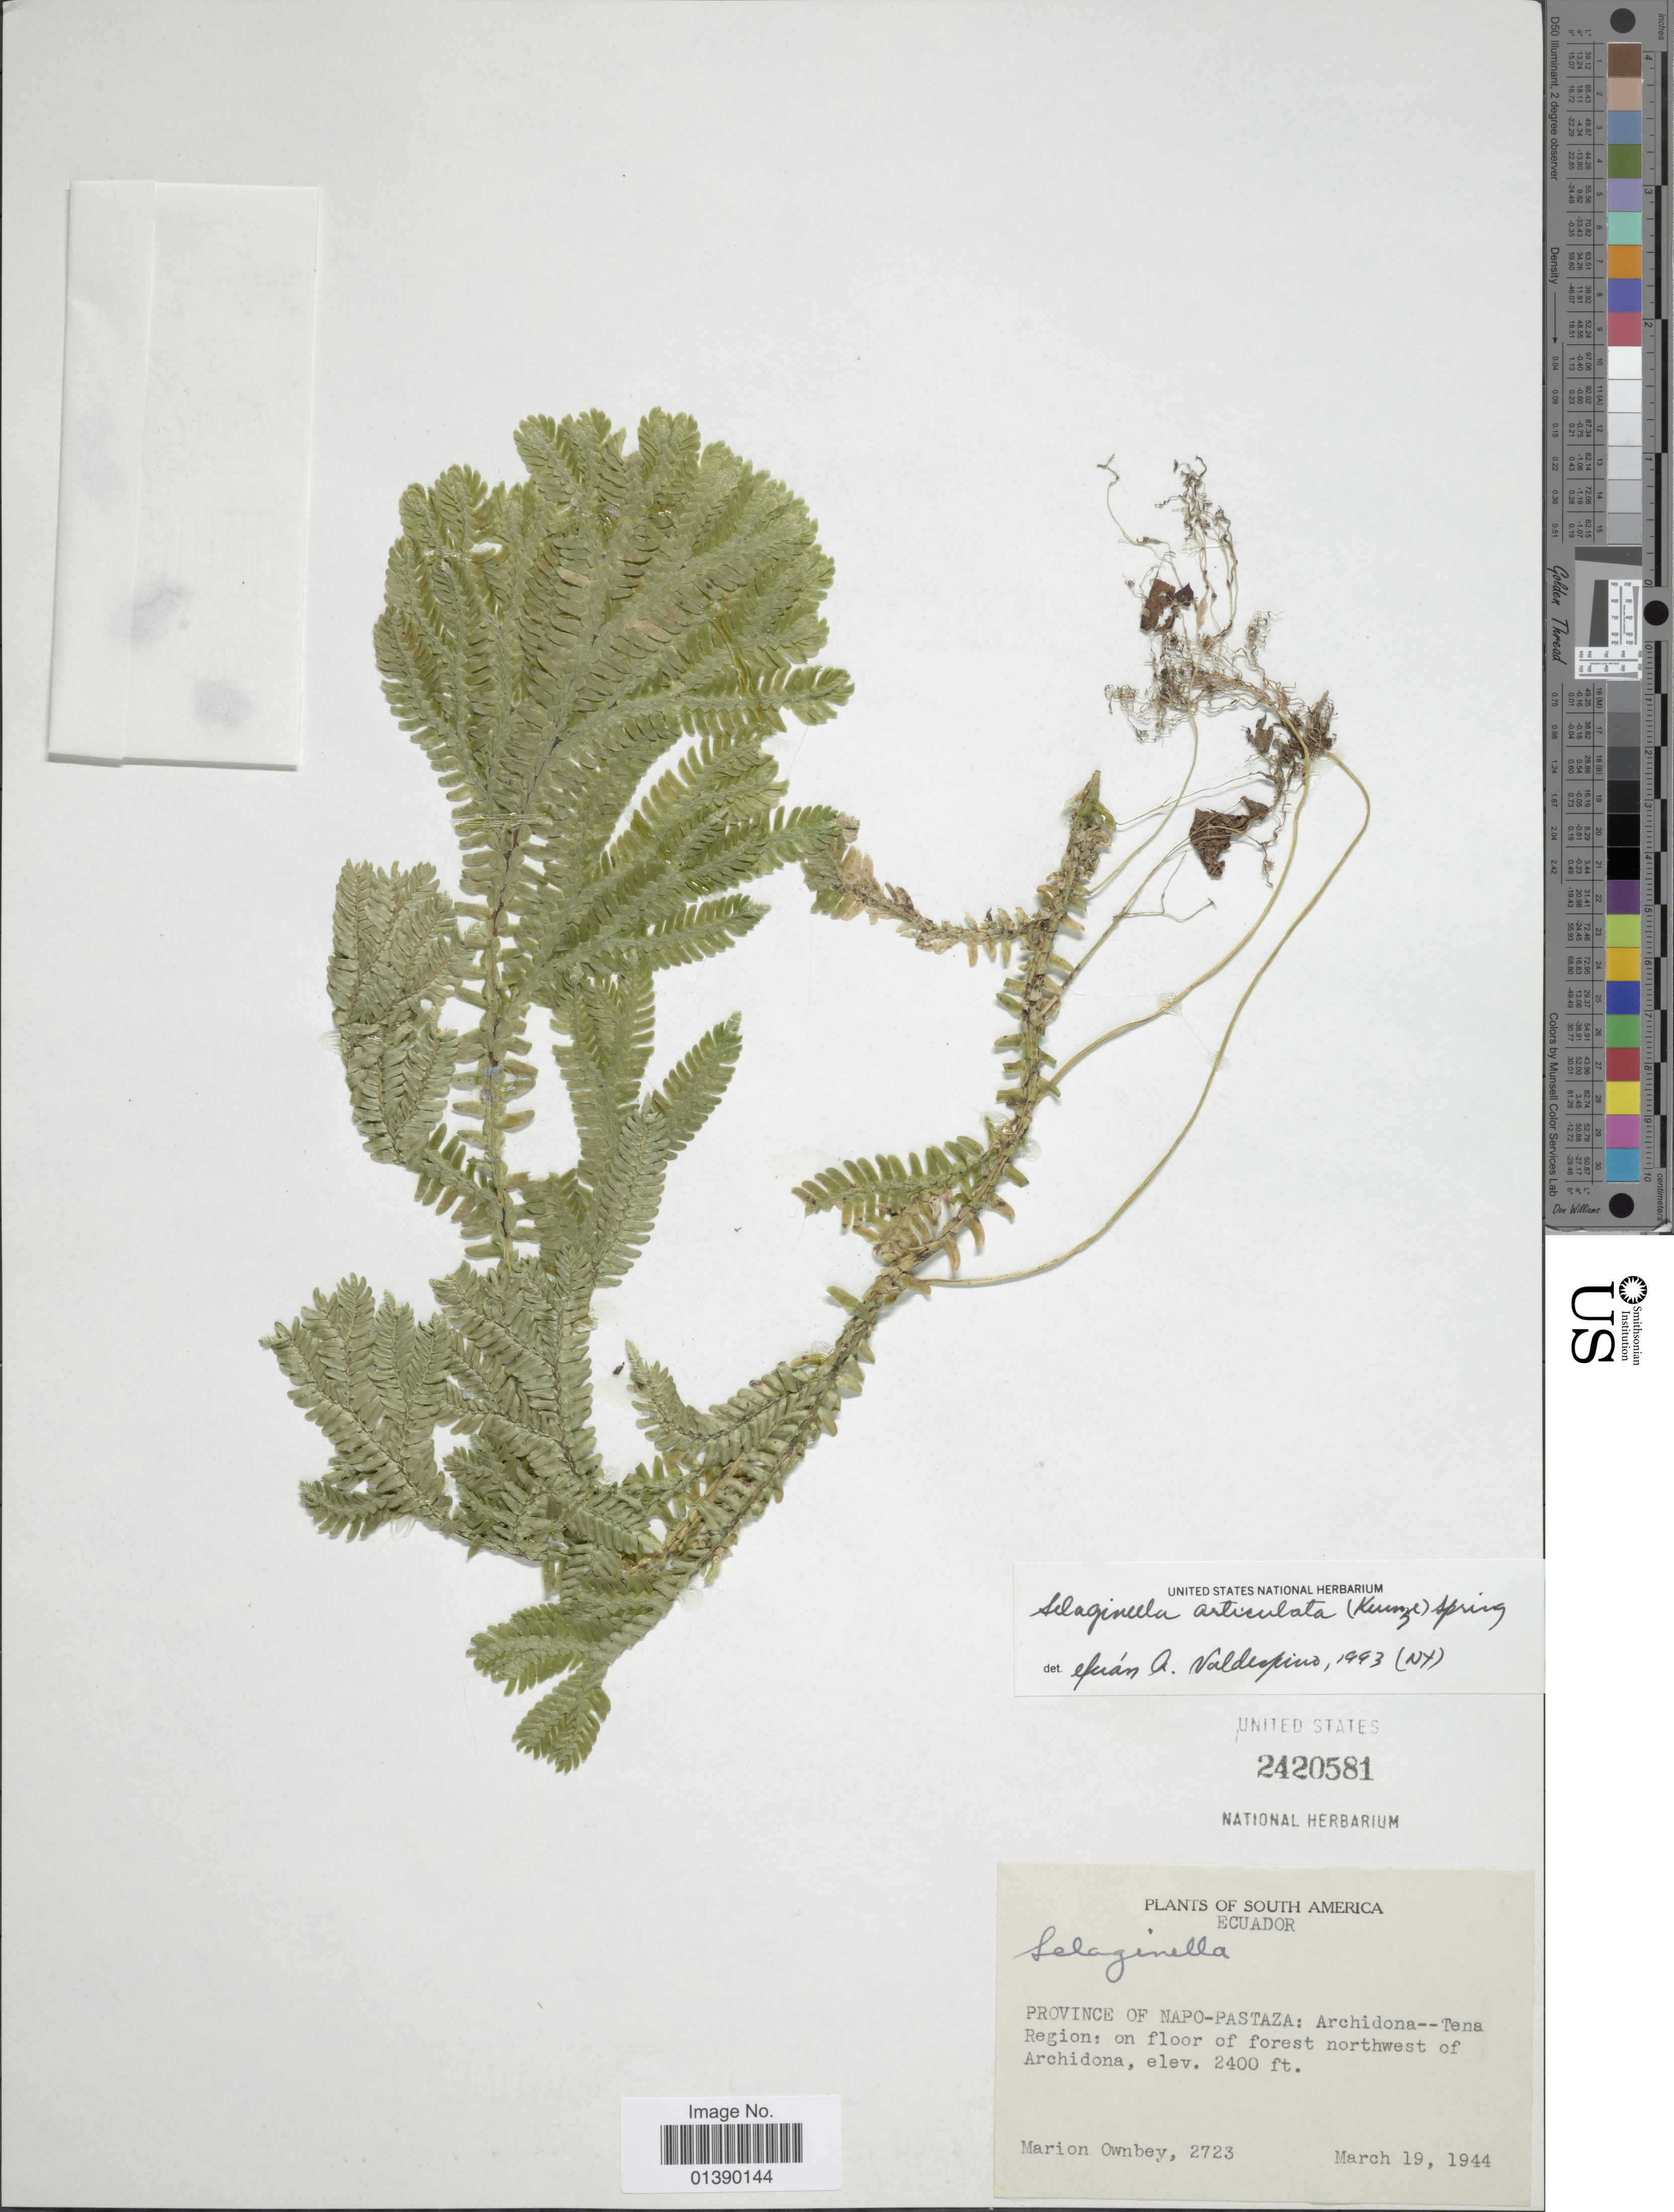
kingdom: Plantae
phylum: Tracheophyta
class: Lycopodiopsida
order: Selaginellales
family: Selaginellaceae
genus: Selaginella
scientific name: Selaginella articulata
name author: (Kunze) Spring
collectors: F. M. Ownbey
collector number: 2723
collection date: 1944-03-19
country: Ecuador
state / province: Napo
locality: Province of Napo-Pastaza: Archidona--Tena Region: on floor of forest northwest of Archidona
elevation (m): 732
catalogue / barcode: US 2420581